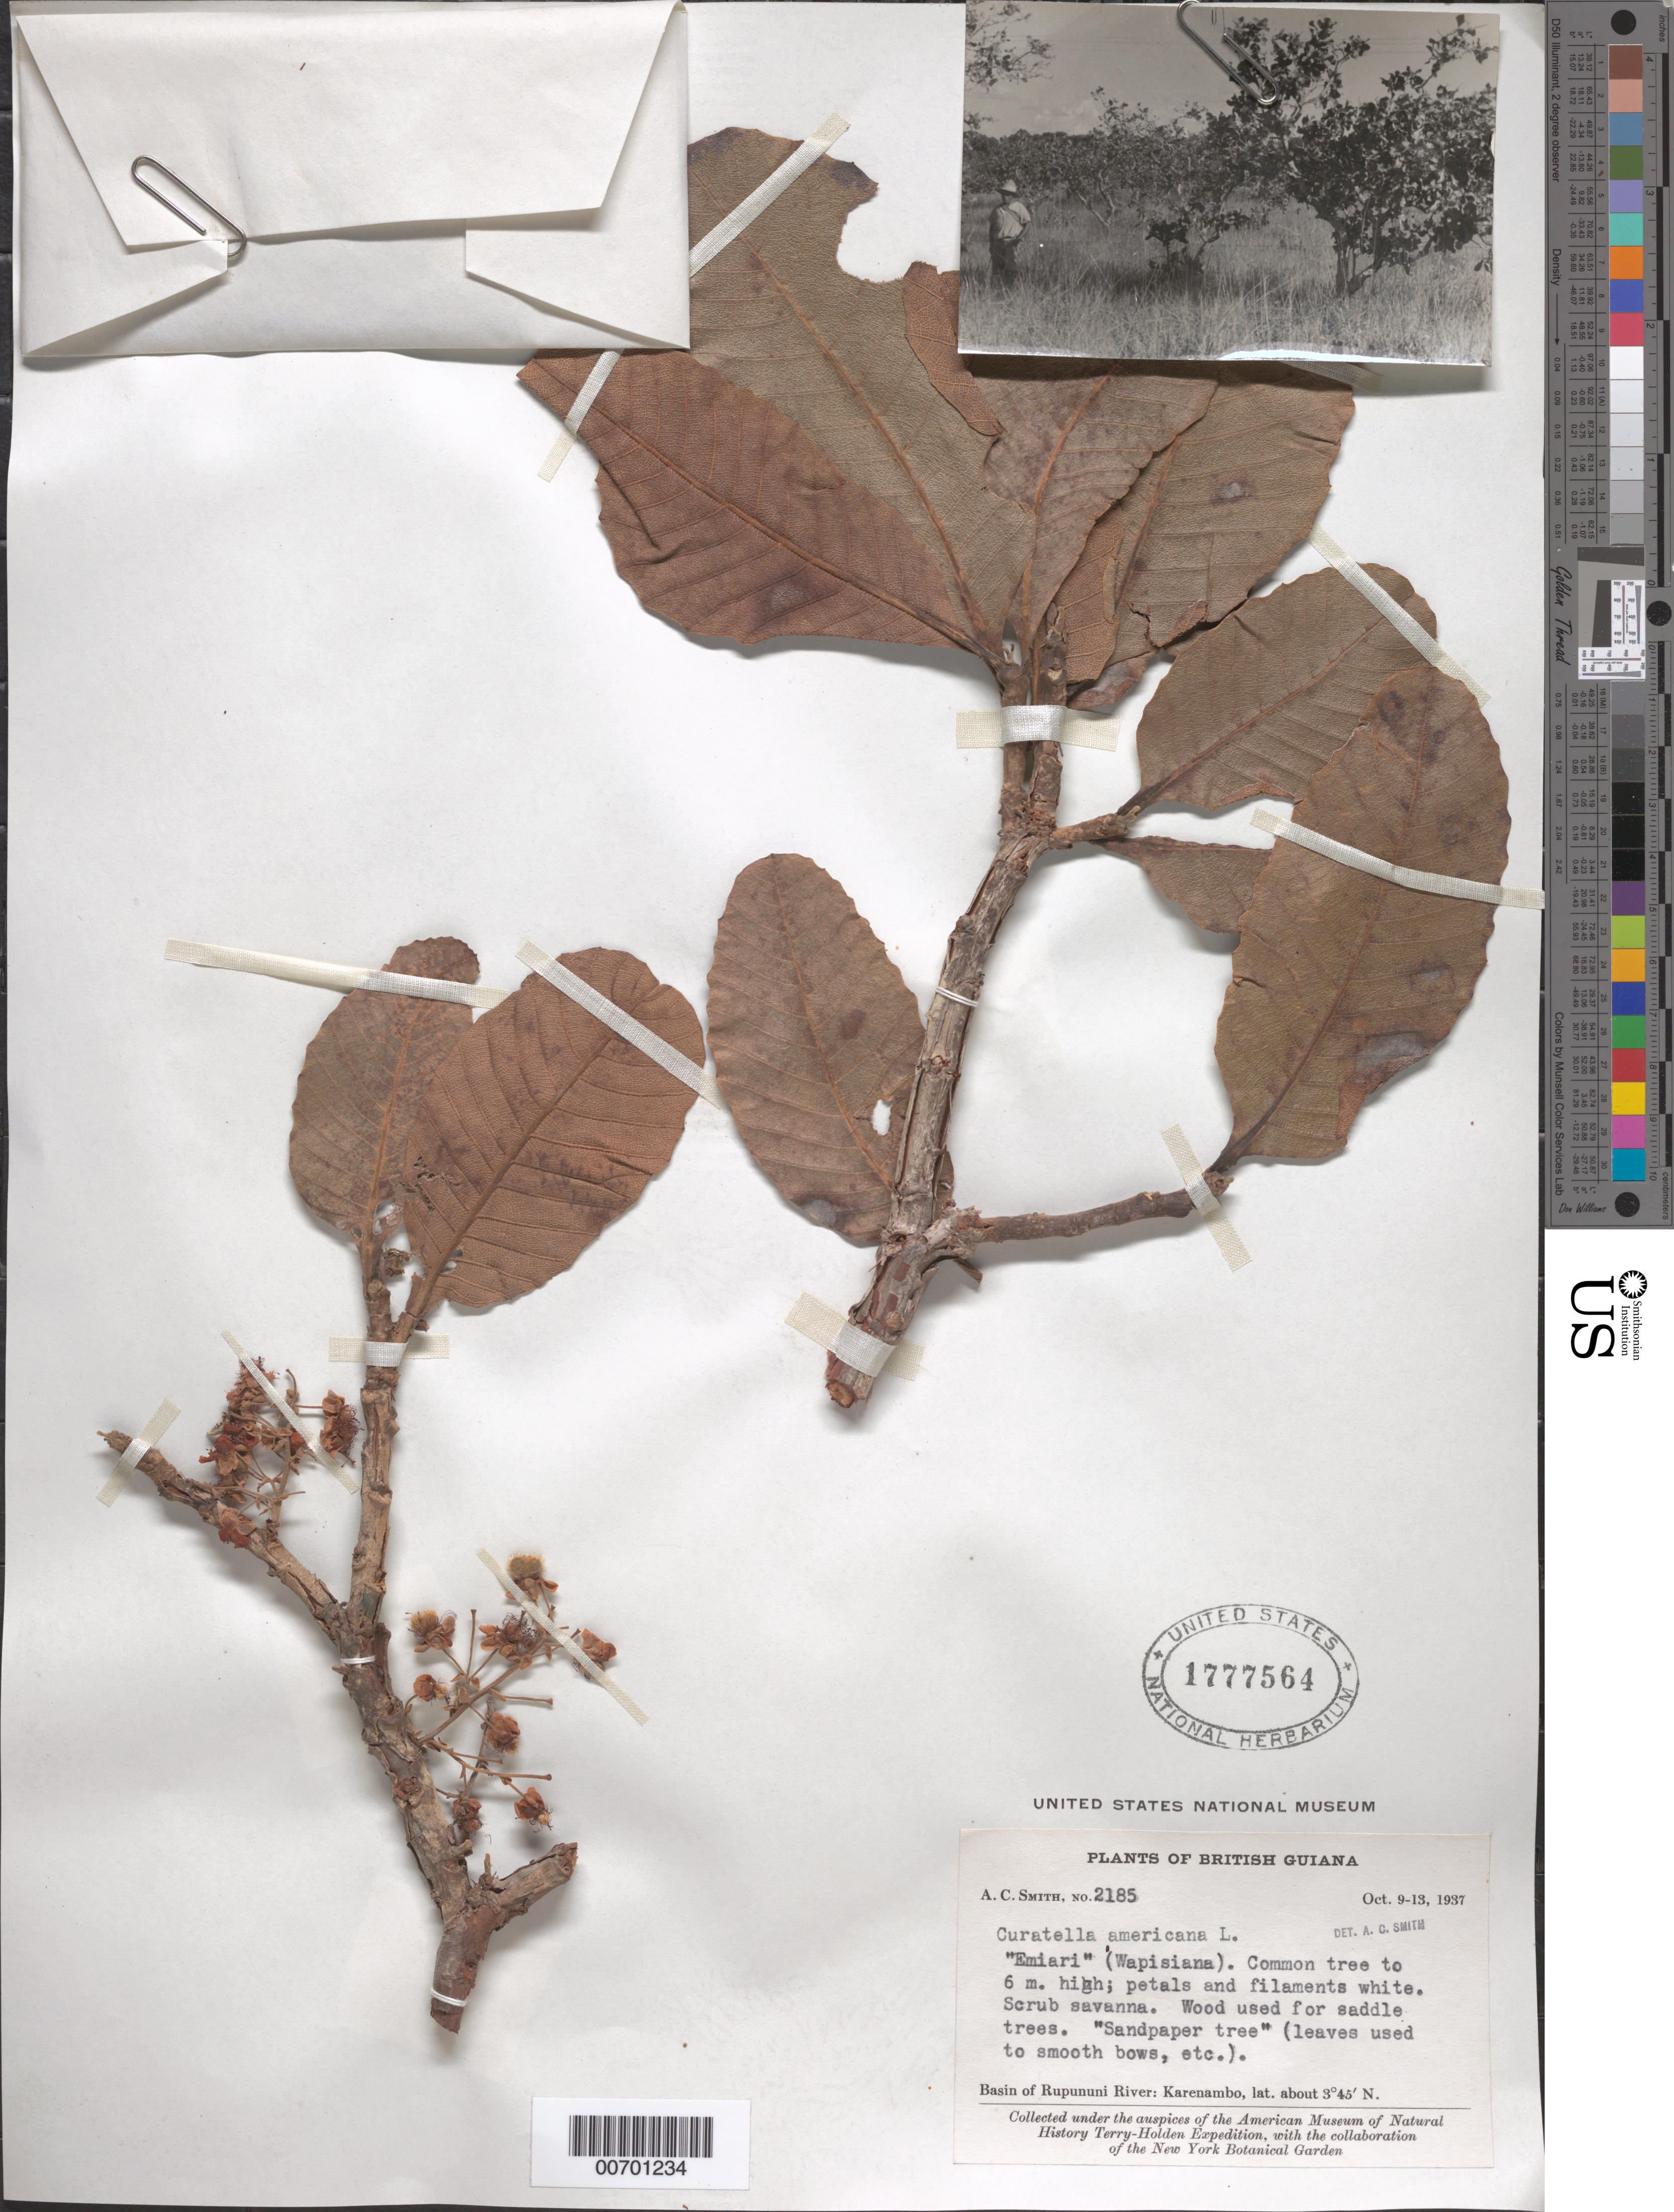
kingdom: Plantae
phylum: Tracheophyta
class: Magnoliopsida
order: Dilleniales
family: Dilleniaceae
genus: Curatella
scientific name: Curatella americana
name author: L.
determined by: Smith, A. C.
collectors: A. C. Smith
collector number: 2185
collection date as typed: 9-Oct-37 to 13-Oct-37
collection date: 1937-10-09/1937-10-13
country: Guyana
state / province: U. Takutu-U. Essequibo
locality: Karanambo, Rupununi River basin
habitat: Scrub savanna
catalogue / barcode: US 1777564